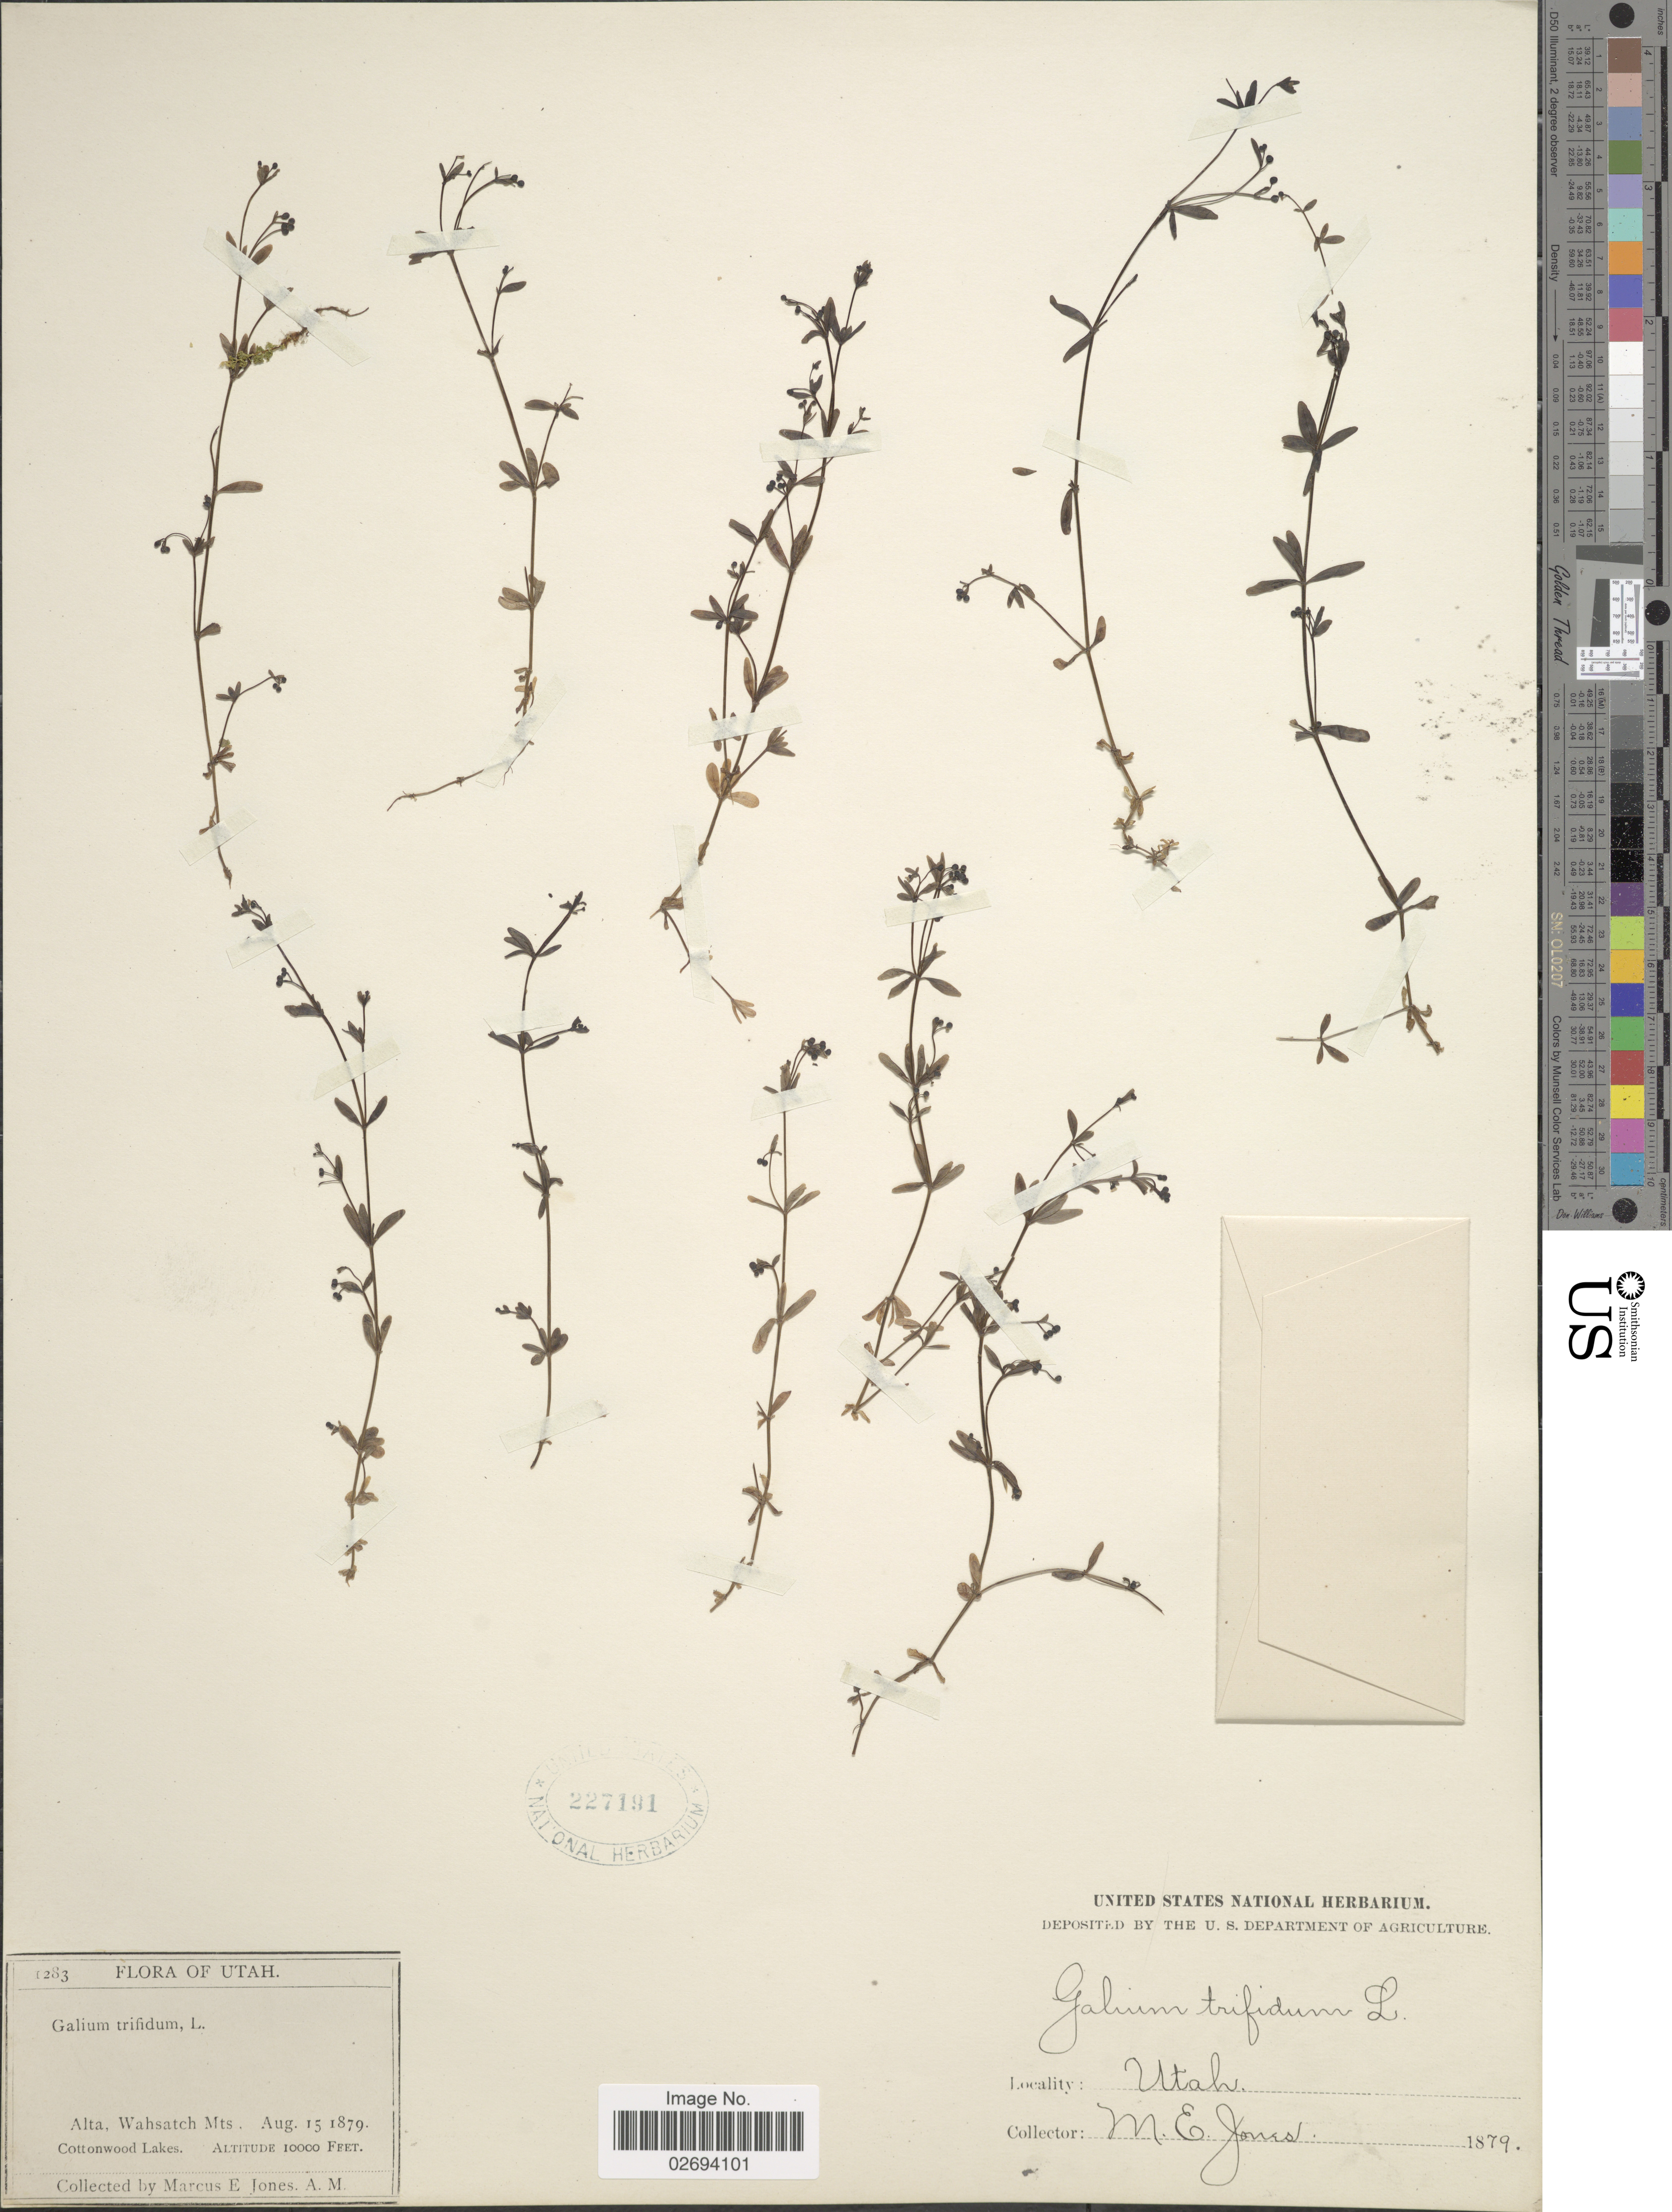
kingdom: Plantae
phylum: Tracheophyta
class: Magnoliopsida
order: Gentianales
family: Rubiaceae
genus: Galium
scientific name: Galium trifidum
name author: L.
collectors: M. E. Jones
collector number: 1283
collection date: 1879-08-15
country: United States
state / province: Utah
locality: Alta, Wahsatch Mts., Cottonwood Lakes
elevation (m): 3048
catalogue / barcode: US 227191